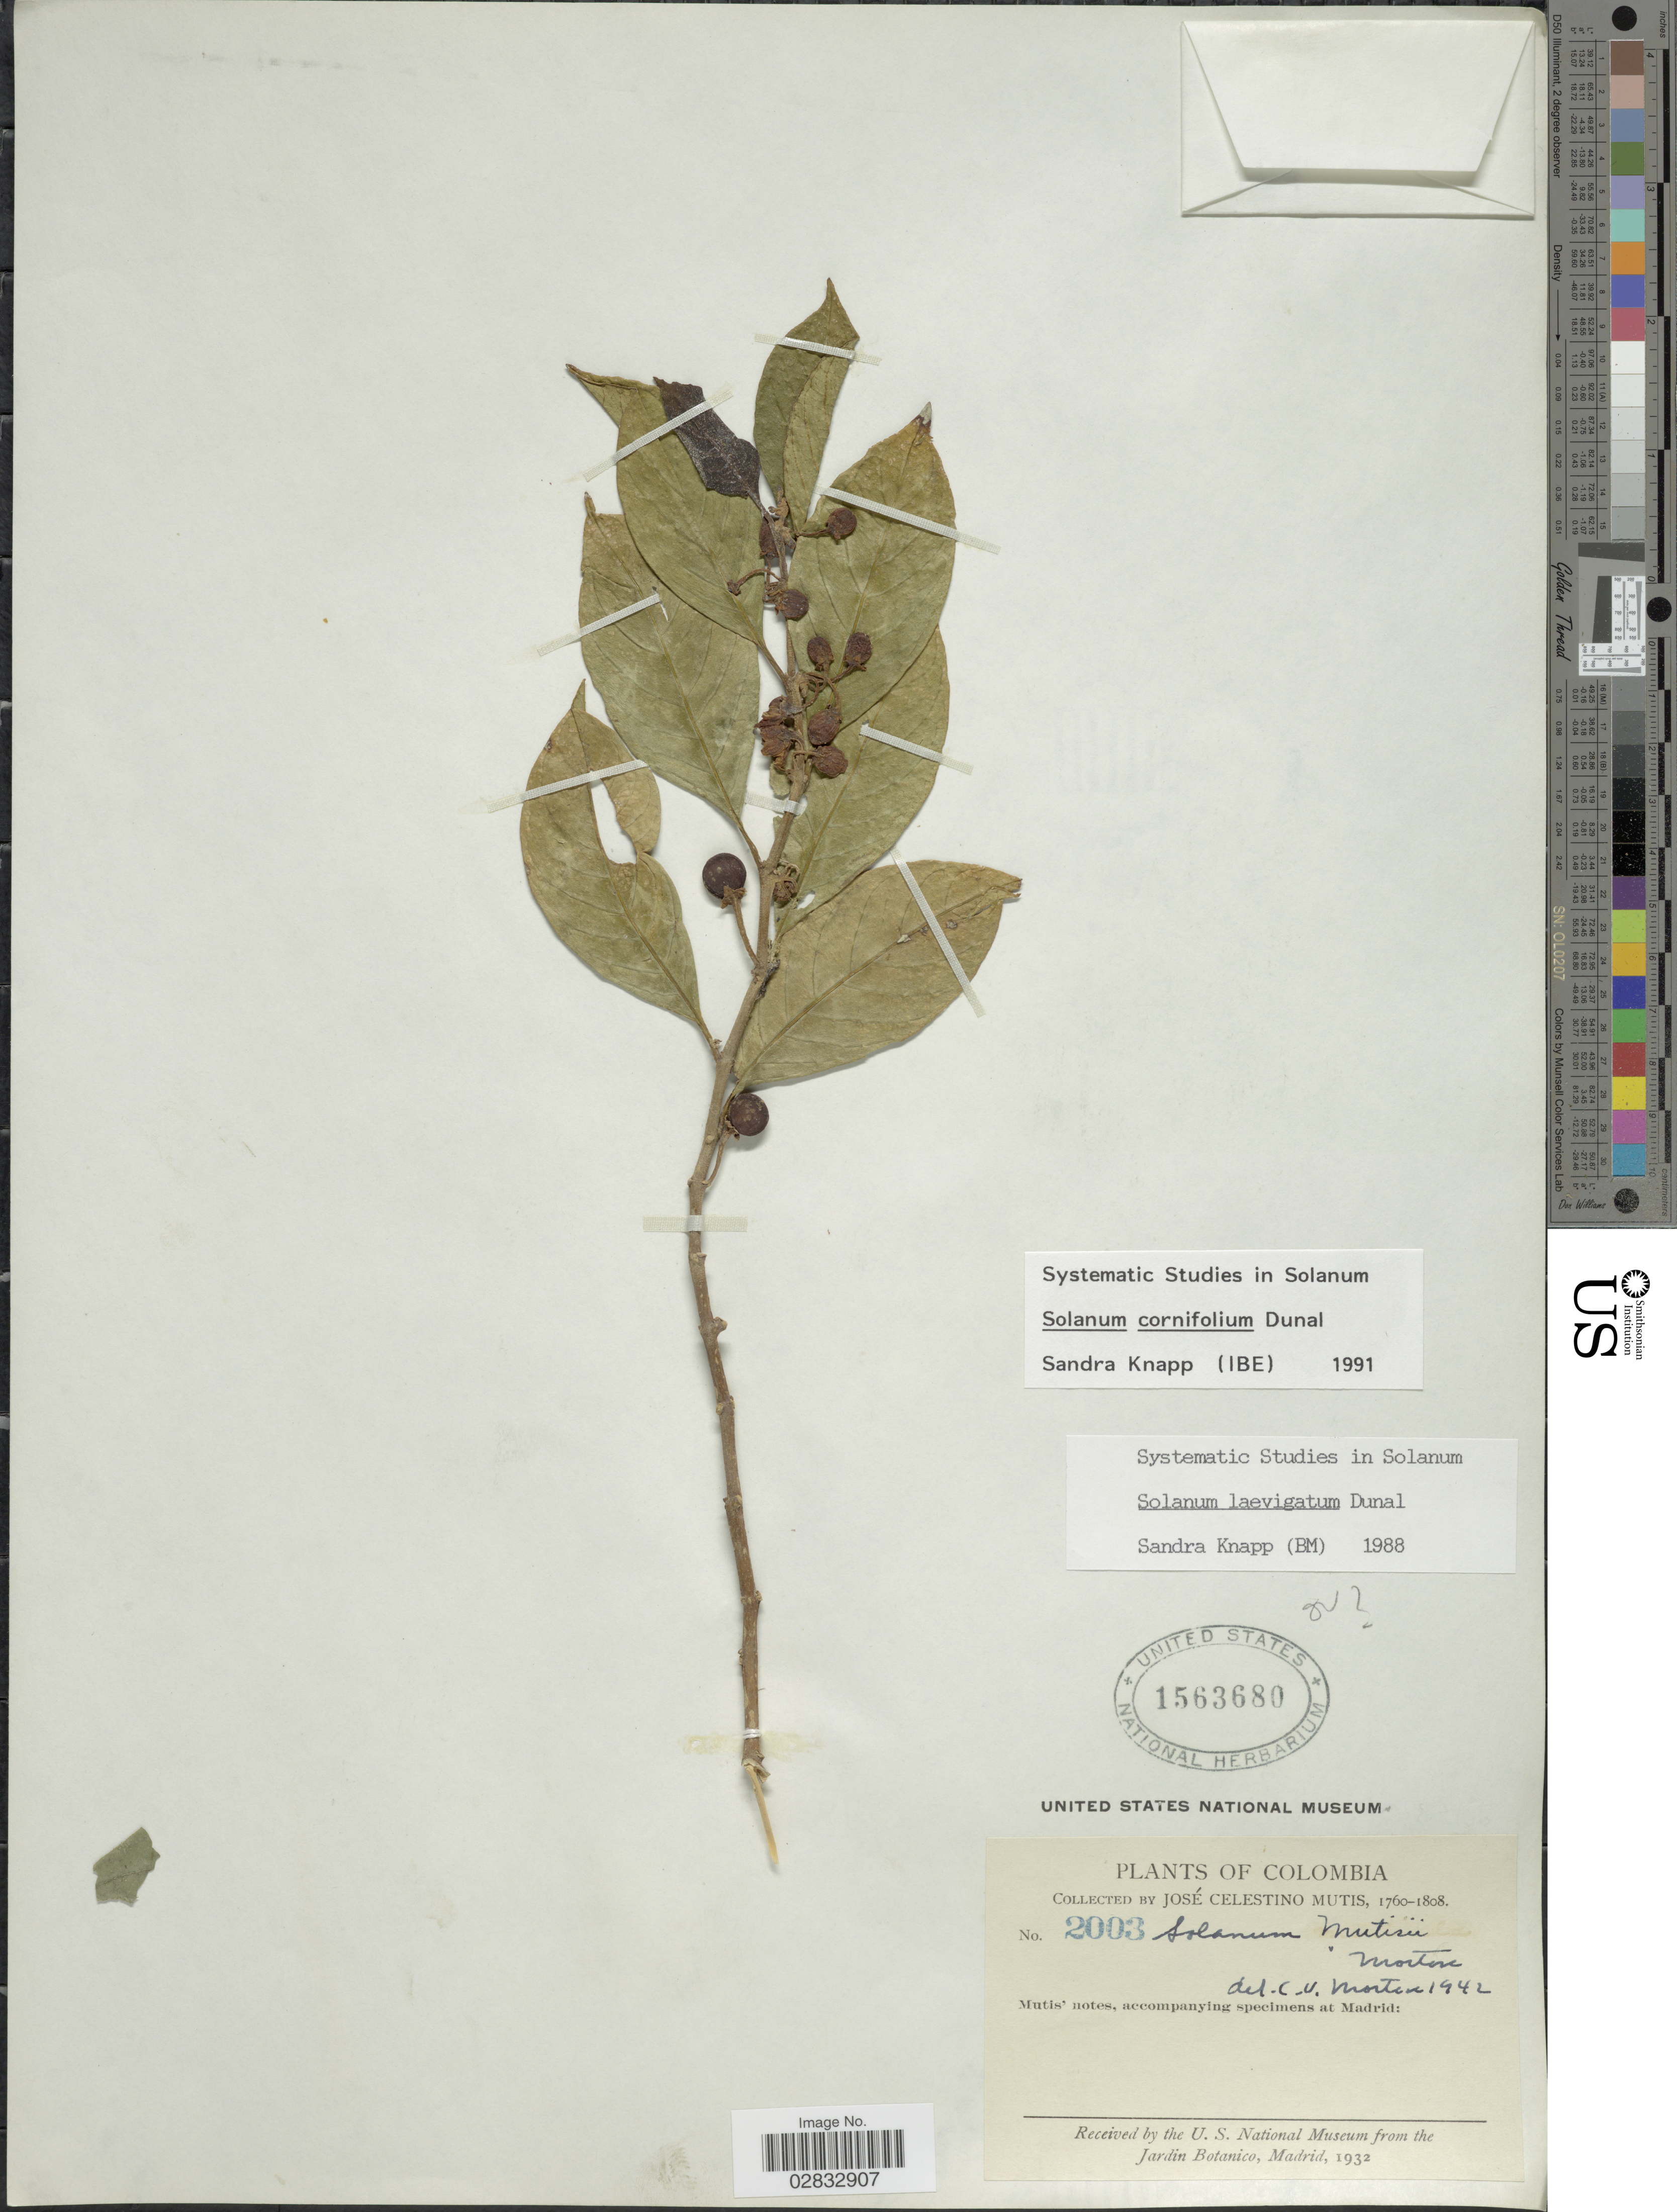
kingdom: Plantae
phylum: Tracheophyta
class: Magnoliopsida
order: Solanales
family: Solanaceae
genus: Solanum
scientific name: Solanum cornifolium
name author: Dunal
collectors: J. C. B. Mutis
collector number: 2003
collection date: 1760/1808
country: Colombia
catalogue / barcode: US 1563680